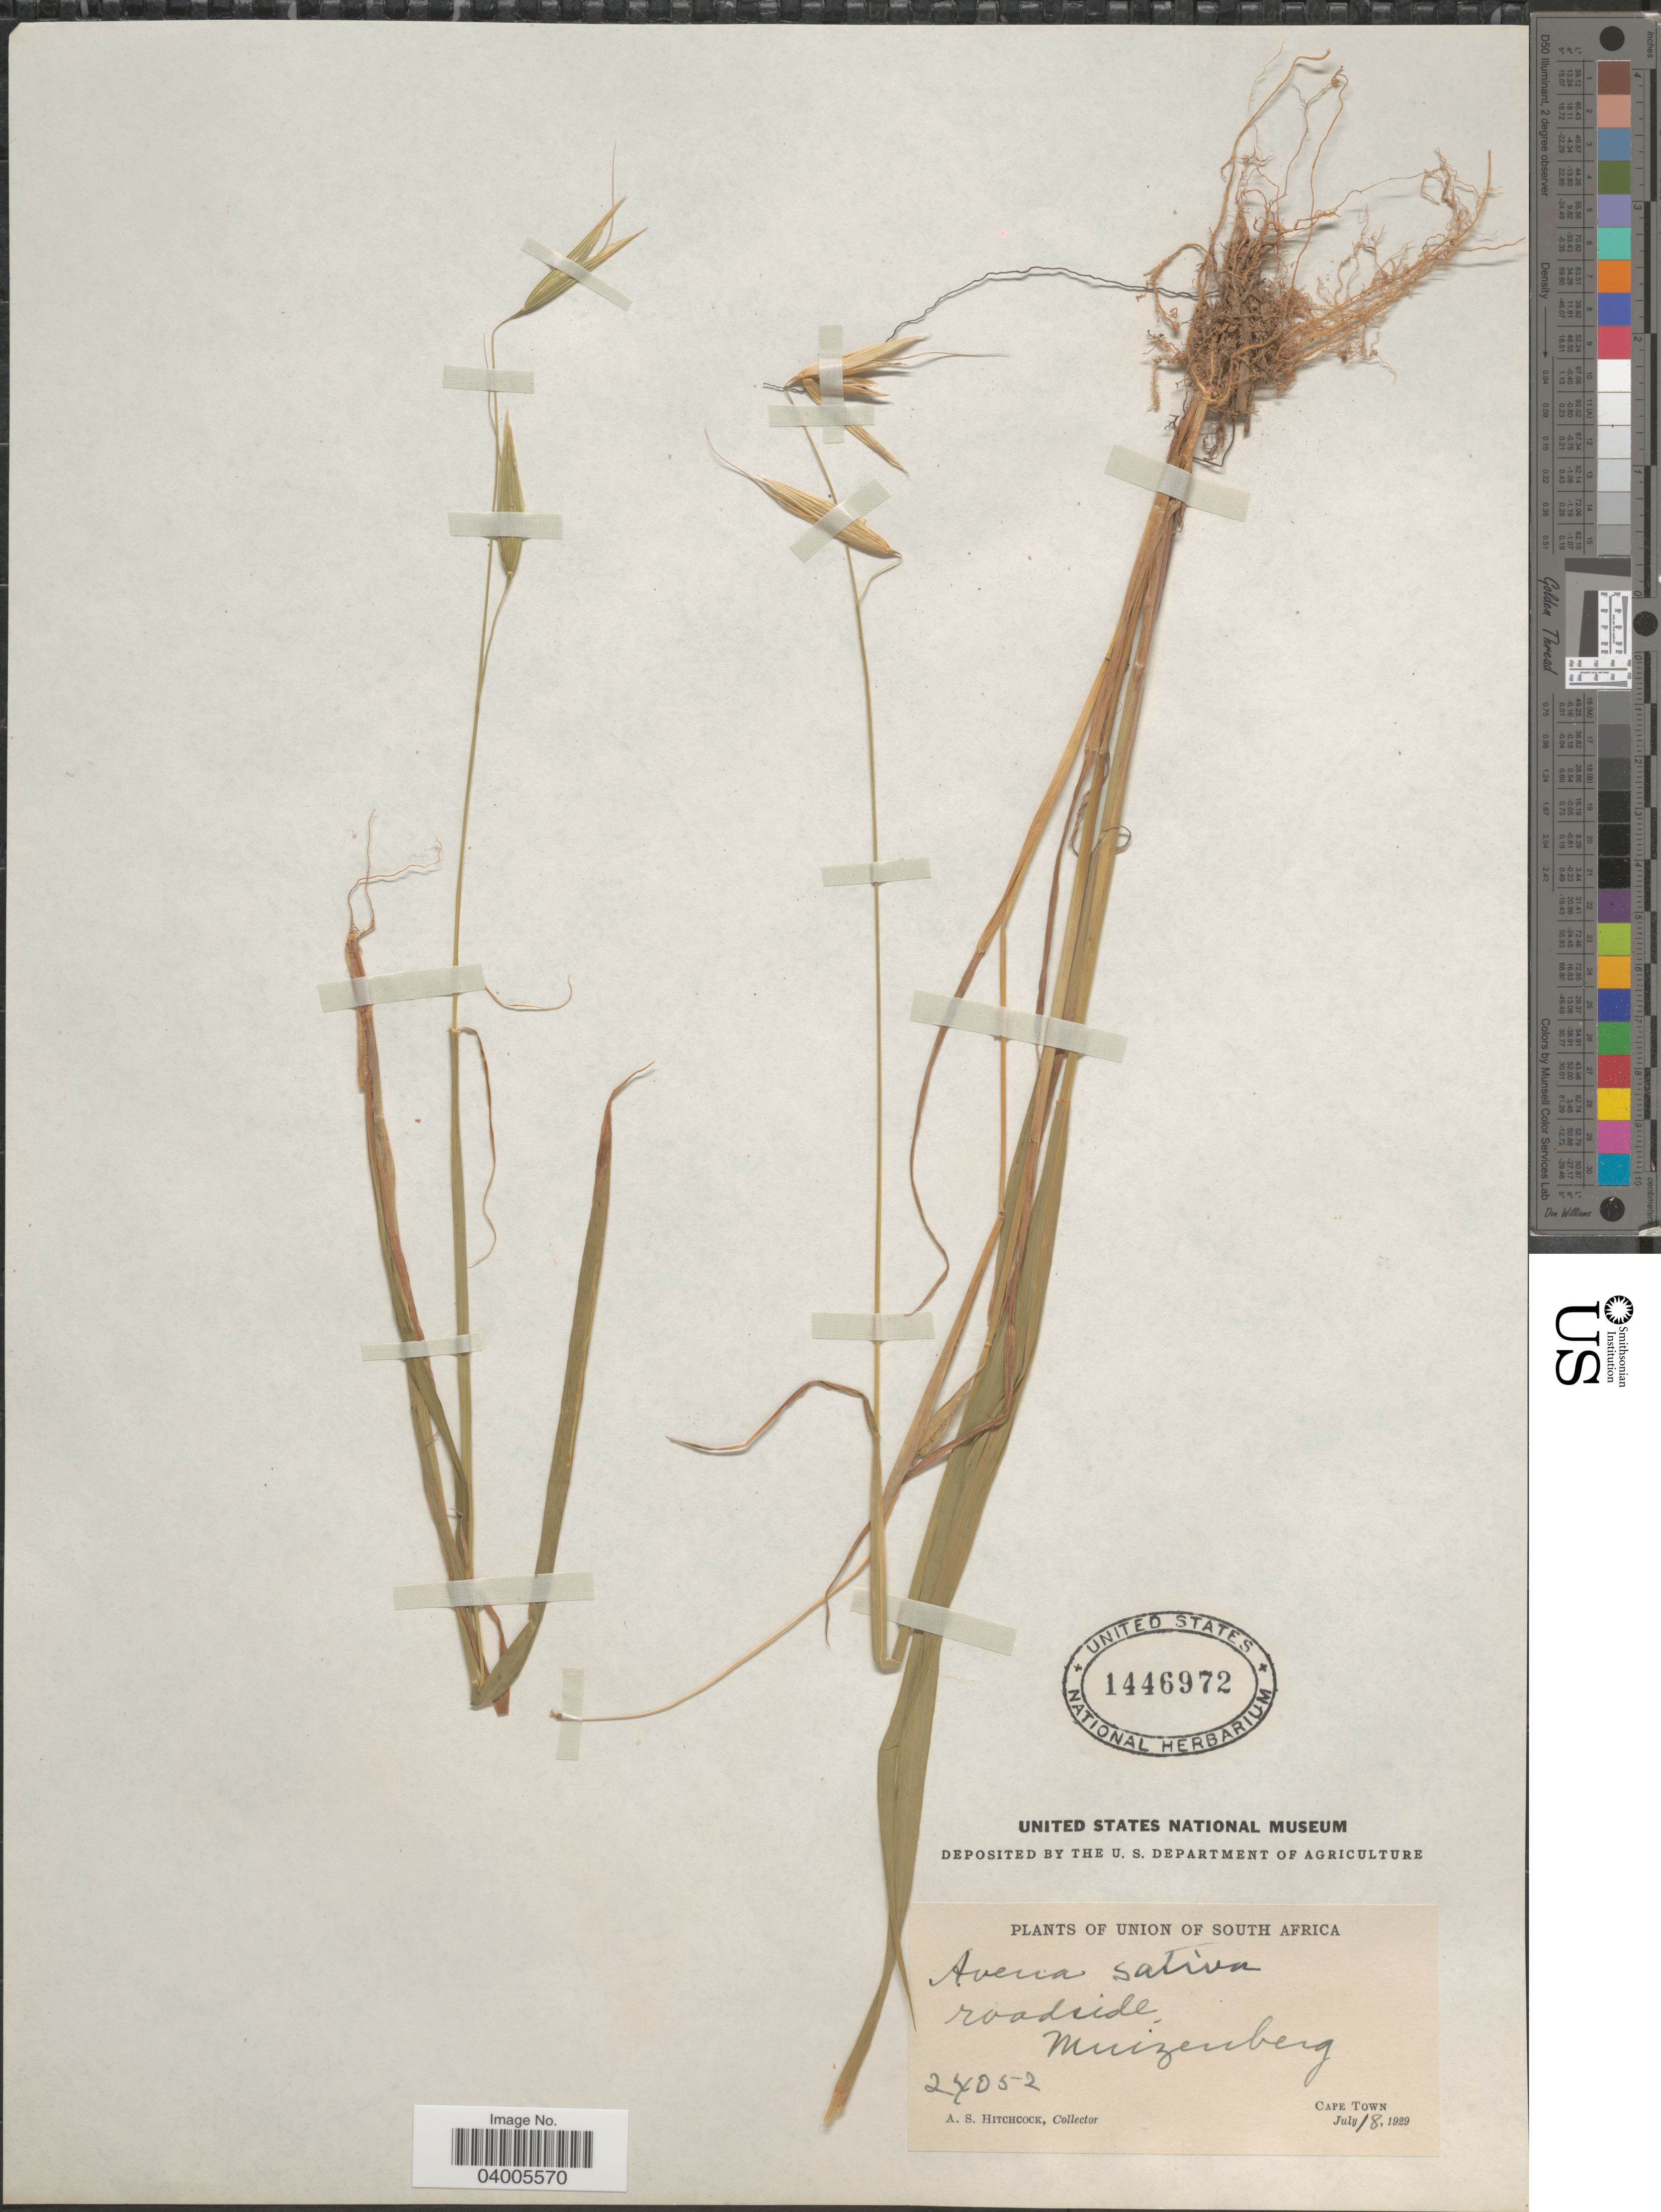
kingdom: Plantae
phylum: Tracheophyta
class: Liliopsida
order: Poales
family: Poaceae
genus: Avena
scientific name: Avena sativa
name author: L.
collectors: A. S. Hitchcock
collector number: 24052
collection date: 1929-07-18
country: South Africa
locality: Union of South Africa. Roadside, Muizenberg. Cape Town.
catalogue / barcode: US 1446972